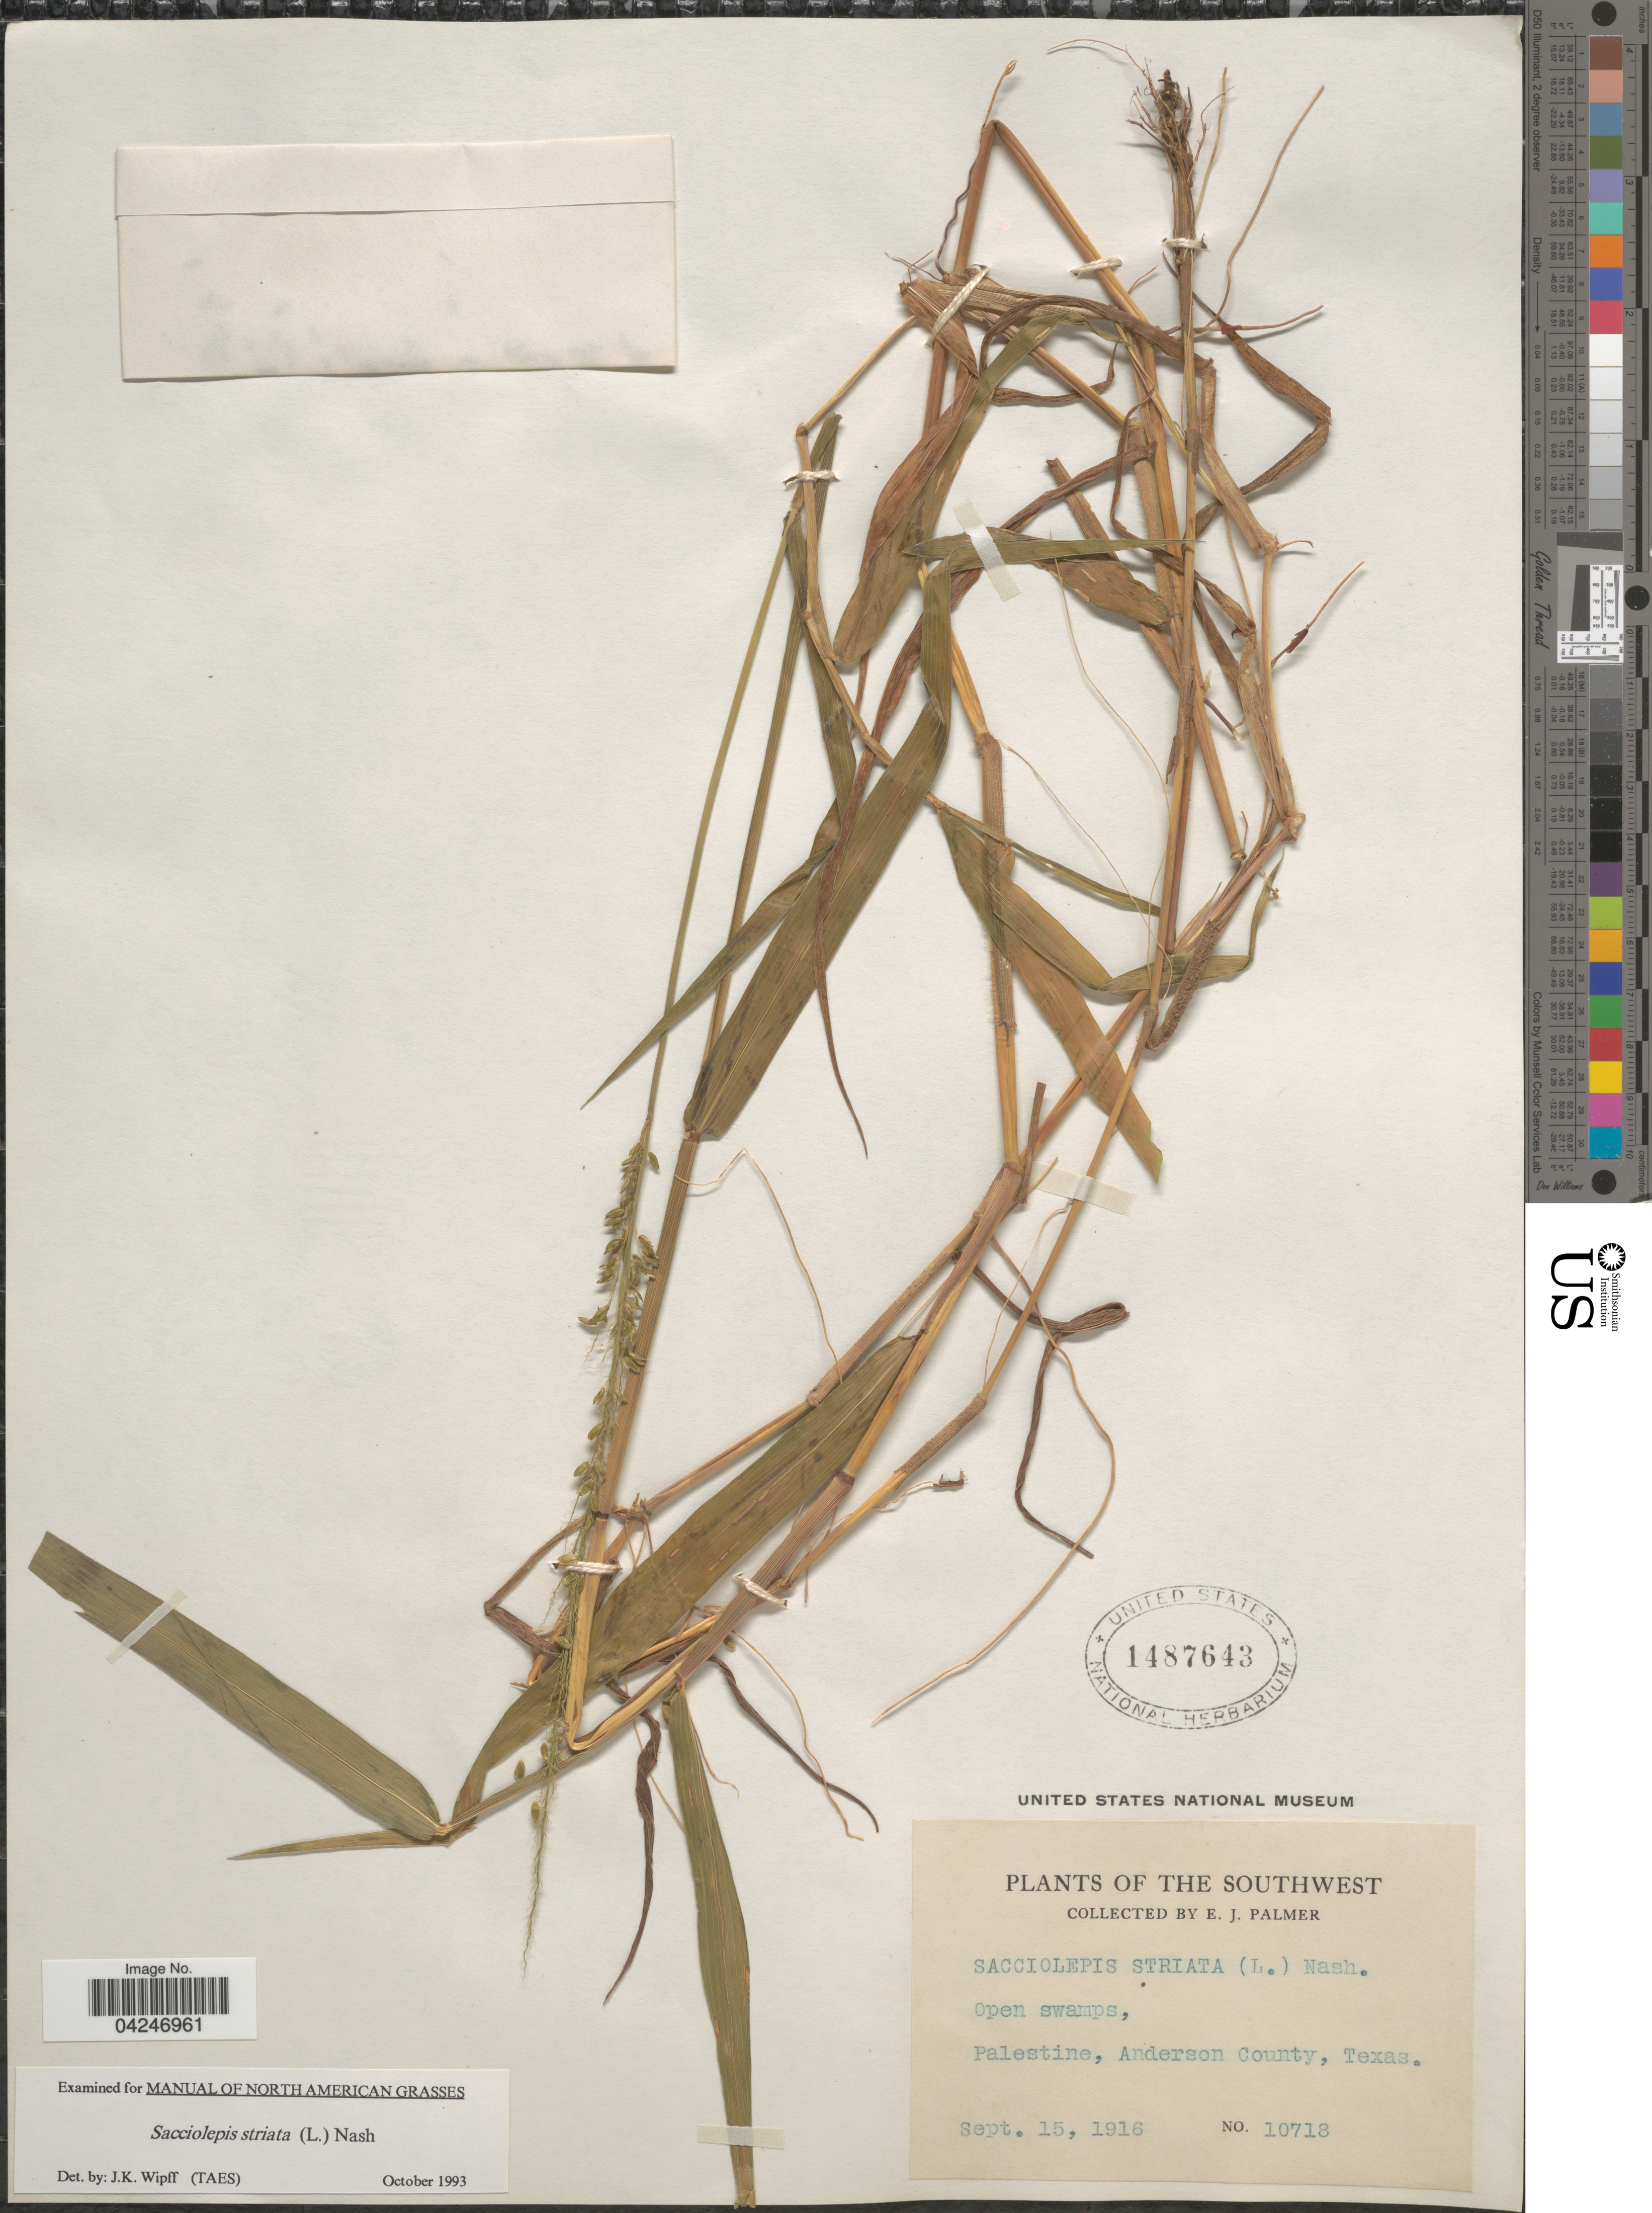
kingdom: Plantae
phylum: Tracheophyta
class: Liliopsida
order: Poales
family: Poaceae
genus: Sacciolepis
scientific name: Sacciolepis striata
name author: (L.) Nash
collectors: E. J. Palmer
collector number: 10718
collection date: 1916-09-15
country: United States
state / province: Texas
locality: The Southwest. Open swamps, Palestine, Anderson County.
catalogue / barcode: US 1487643